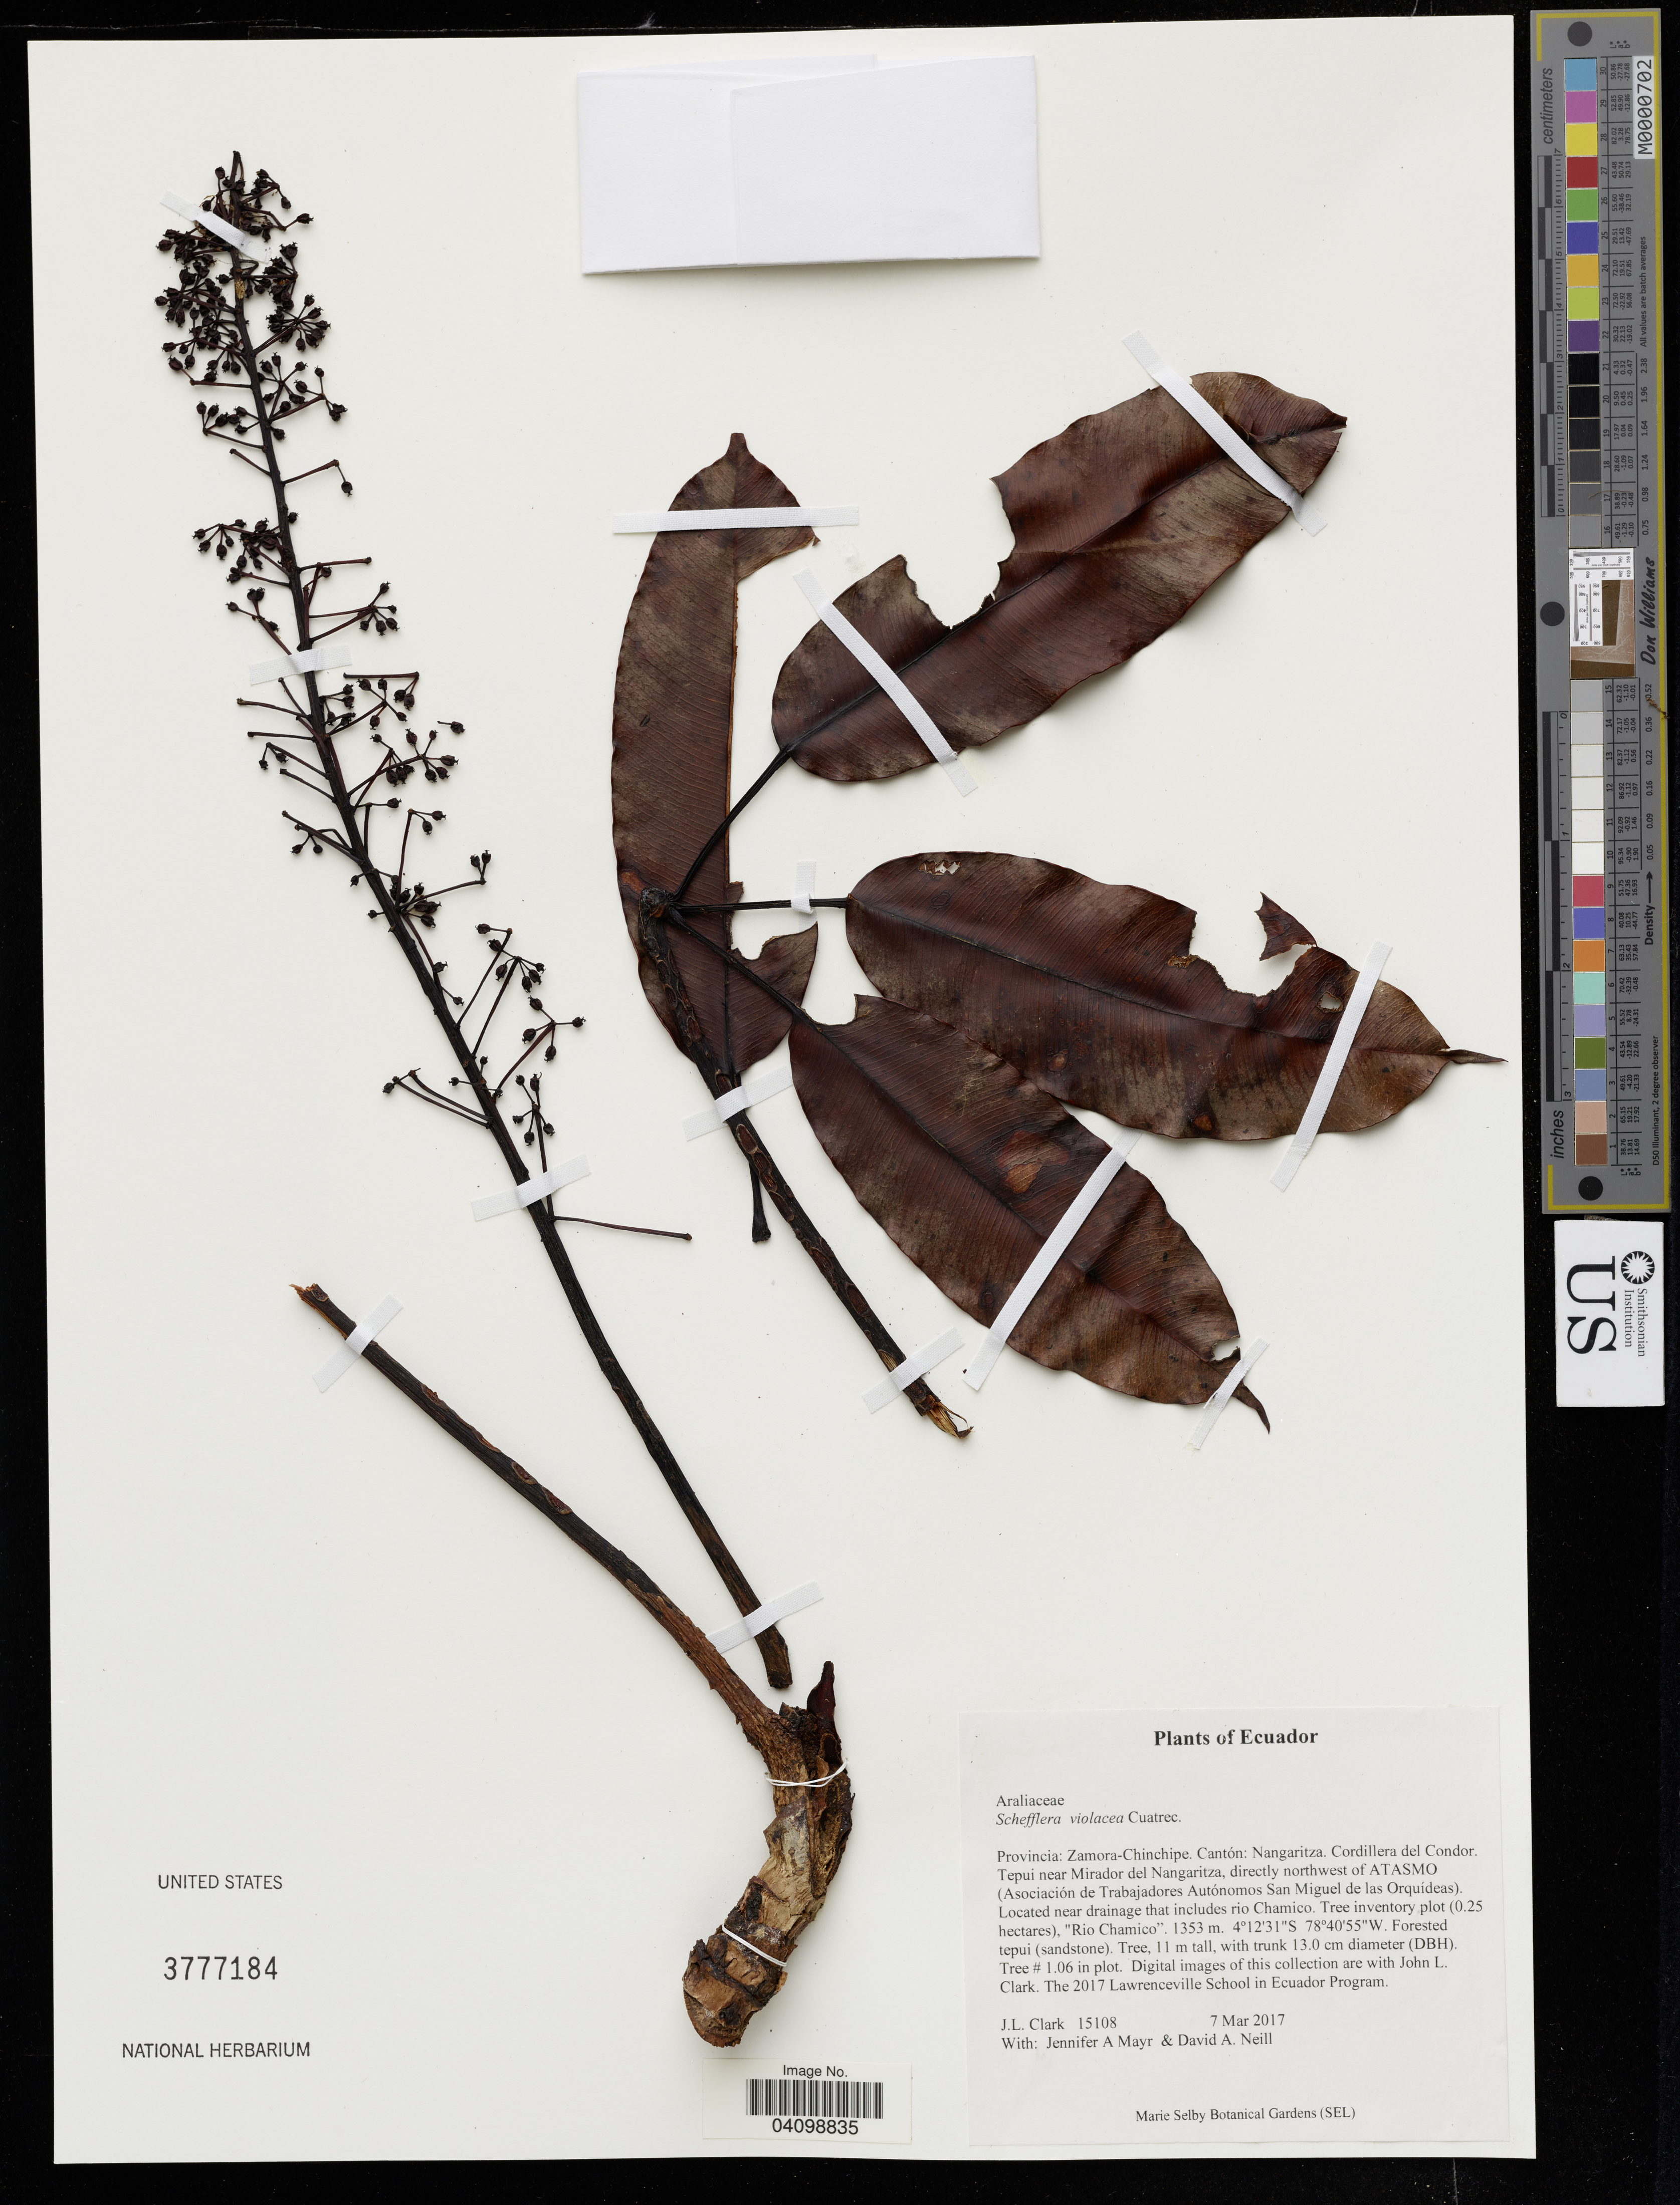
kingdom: Plantae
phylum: Tracheophyta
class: Magnoliopsida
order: Apiales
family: Araliaceae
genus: Schefflera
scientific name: Schefflera violacea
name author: Cuatrec.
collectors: J. Clark, J. Mayr & D. A. Neill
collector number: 15108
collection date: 2017-03-07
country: Ecuador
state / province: Zamora-Chinchipe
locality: Cantón: Nangaritza. Cordillera del Condor. Tepui near Mirador del Nangaritza, directly northwest of ATASMO (Asociación de Trabajadores Autónomos San Miguel de las Orquídeas). Located near drainage that includes rio Chamico.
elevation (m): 1353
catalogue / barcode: US 3777184